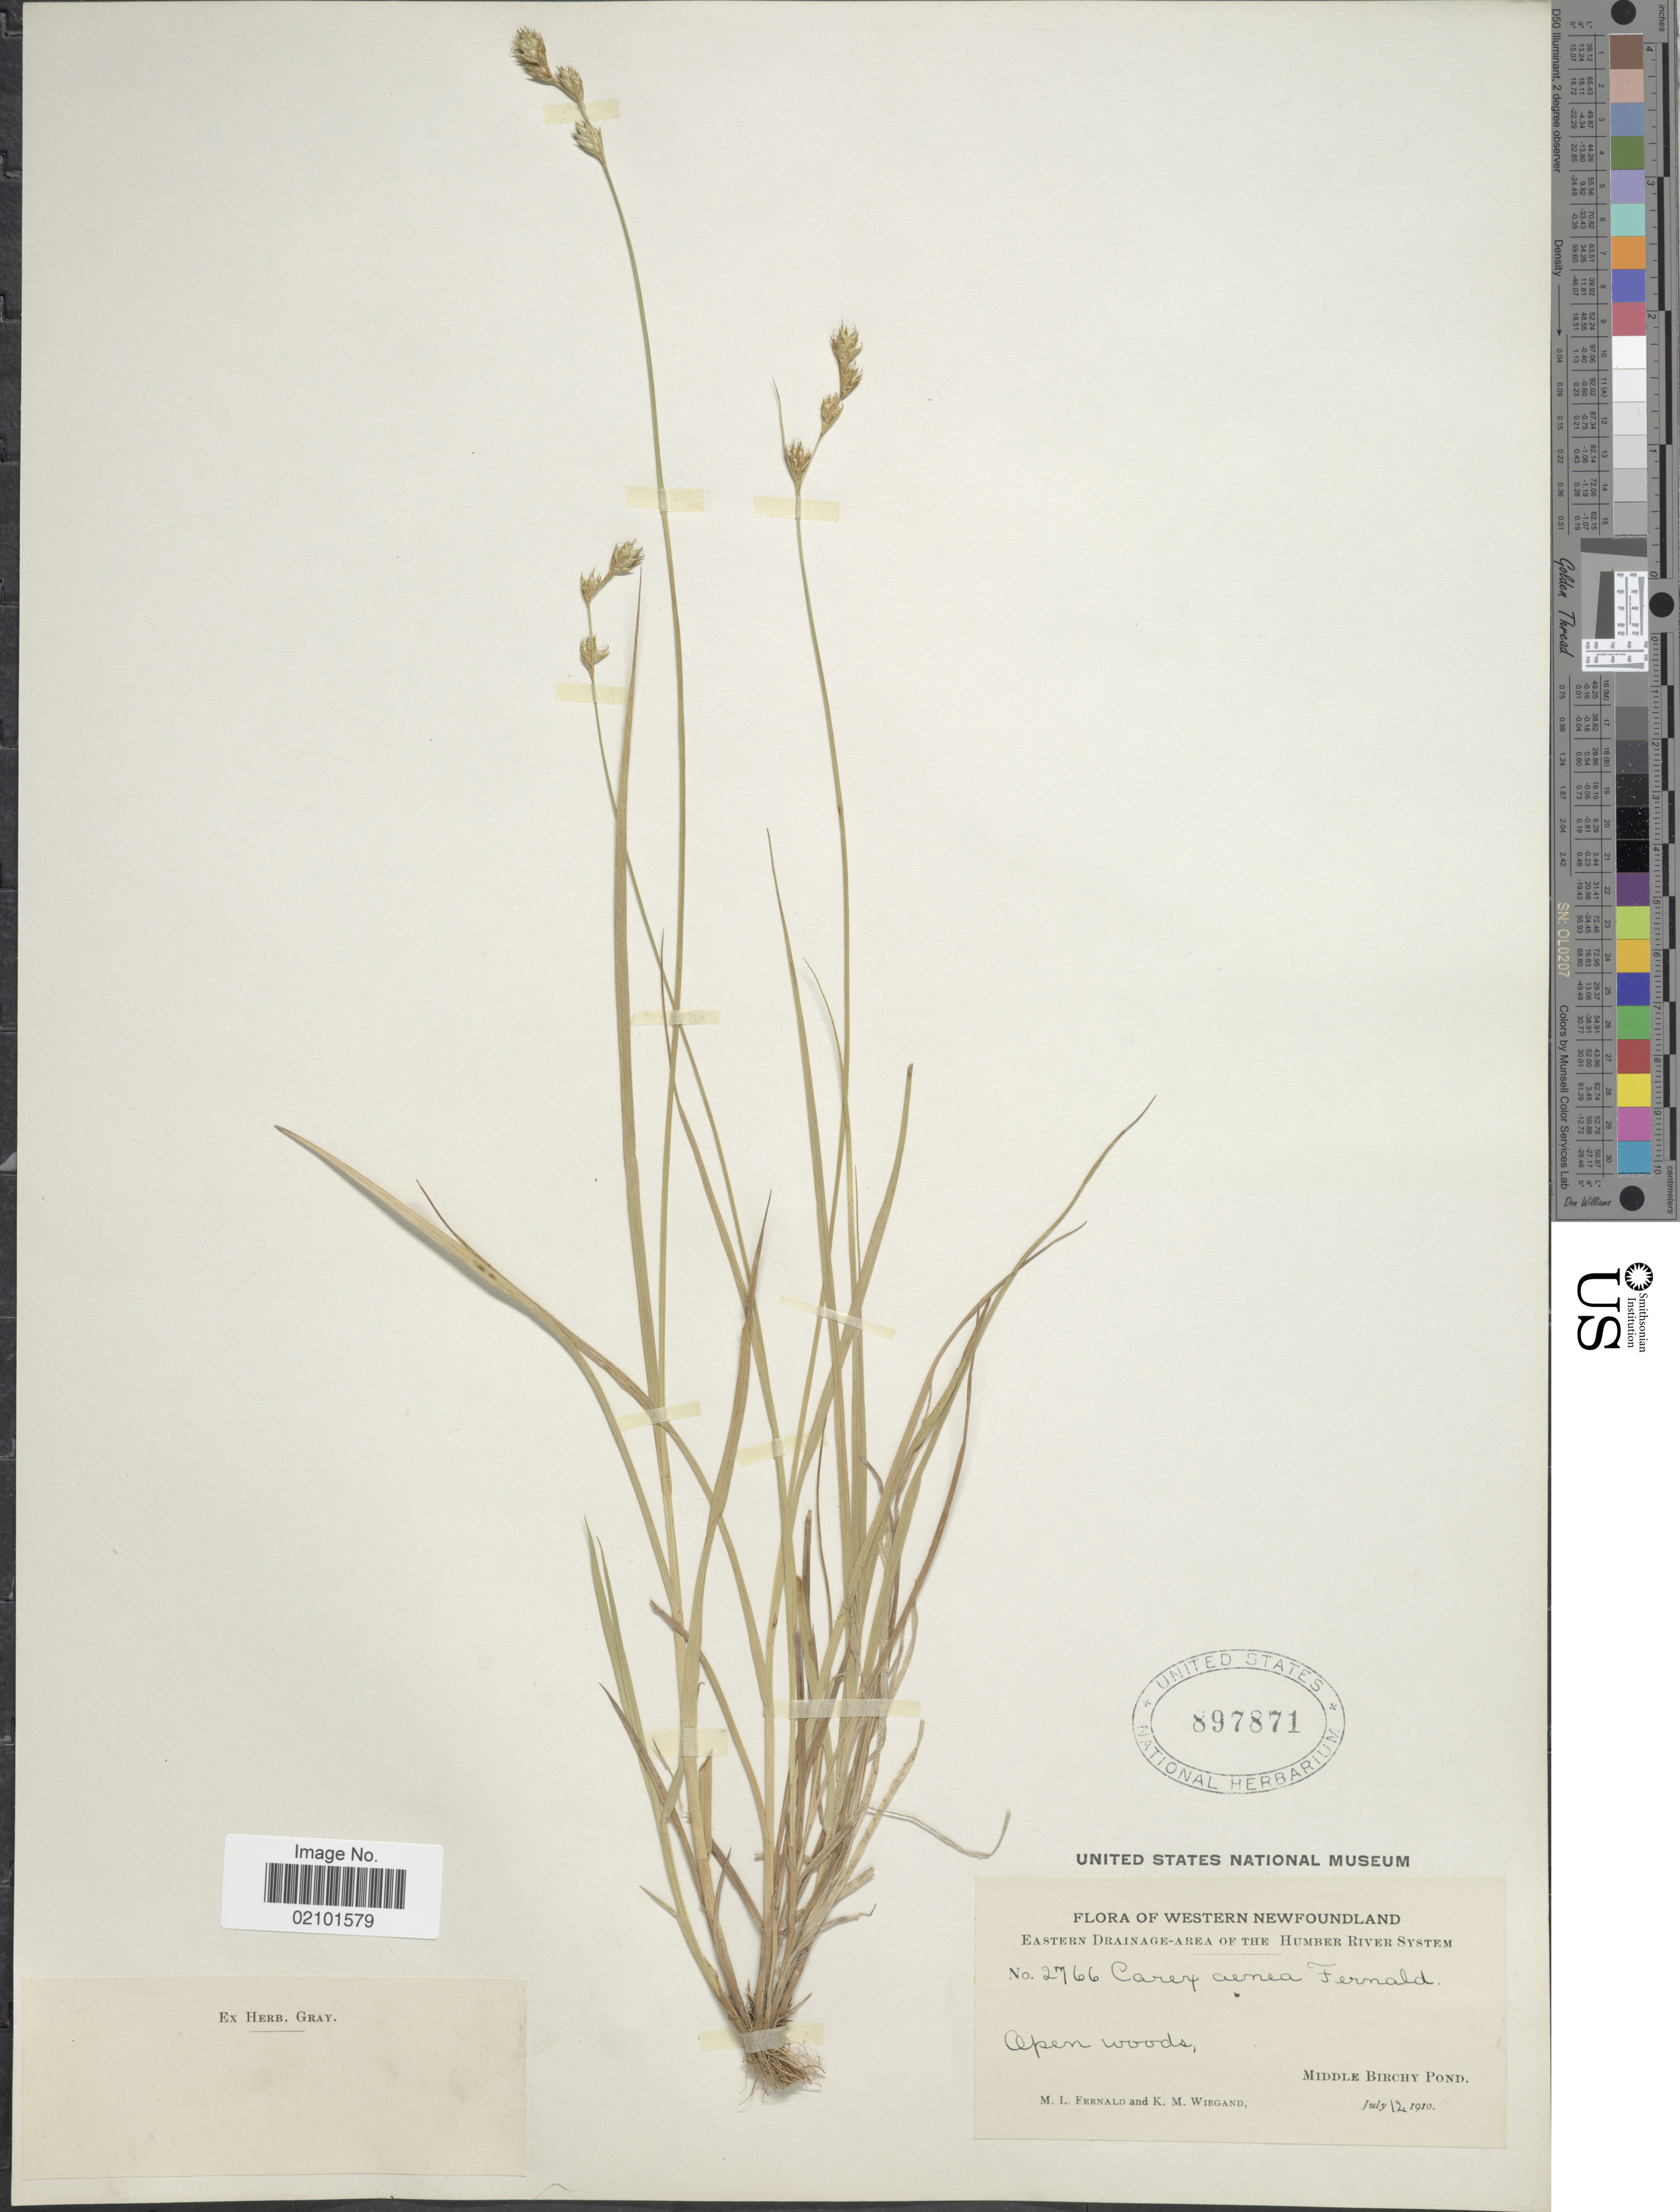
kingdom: Plantae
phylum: Tracheophyta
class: Liliopsida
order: Poales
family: Cyperaceae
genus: Carex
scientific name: Carex foenea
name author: Willd.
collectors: M. L. Fernald & K. M. Wiegand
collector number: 2766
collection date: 1910-07-12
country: Canada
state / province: Newfoundland and Labrador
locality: Western newfoundland, Eastern drainage-area of the Hunmber River Sustem. Middle Birchy Pond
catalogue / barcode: US 897971